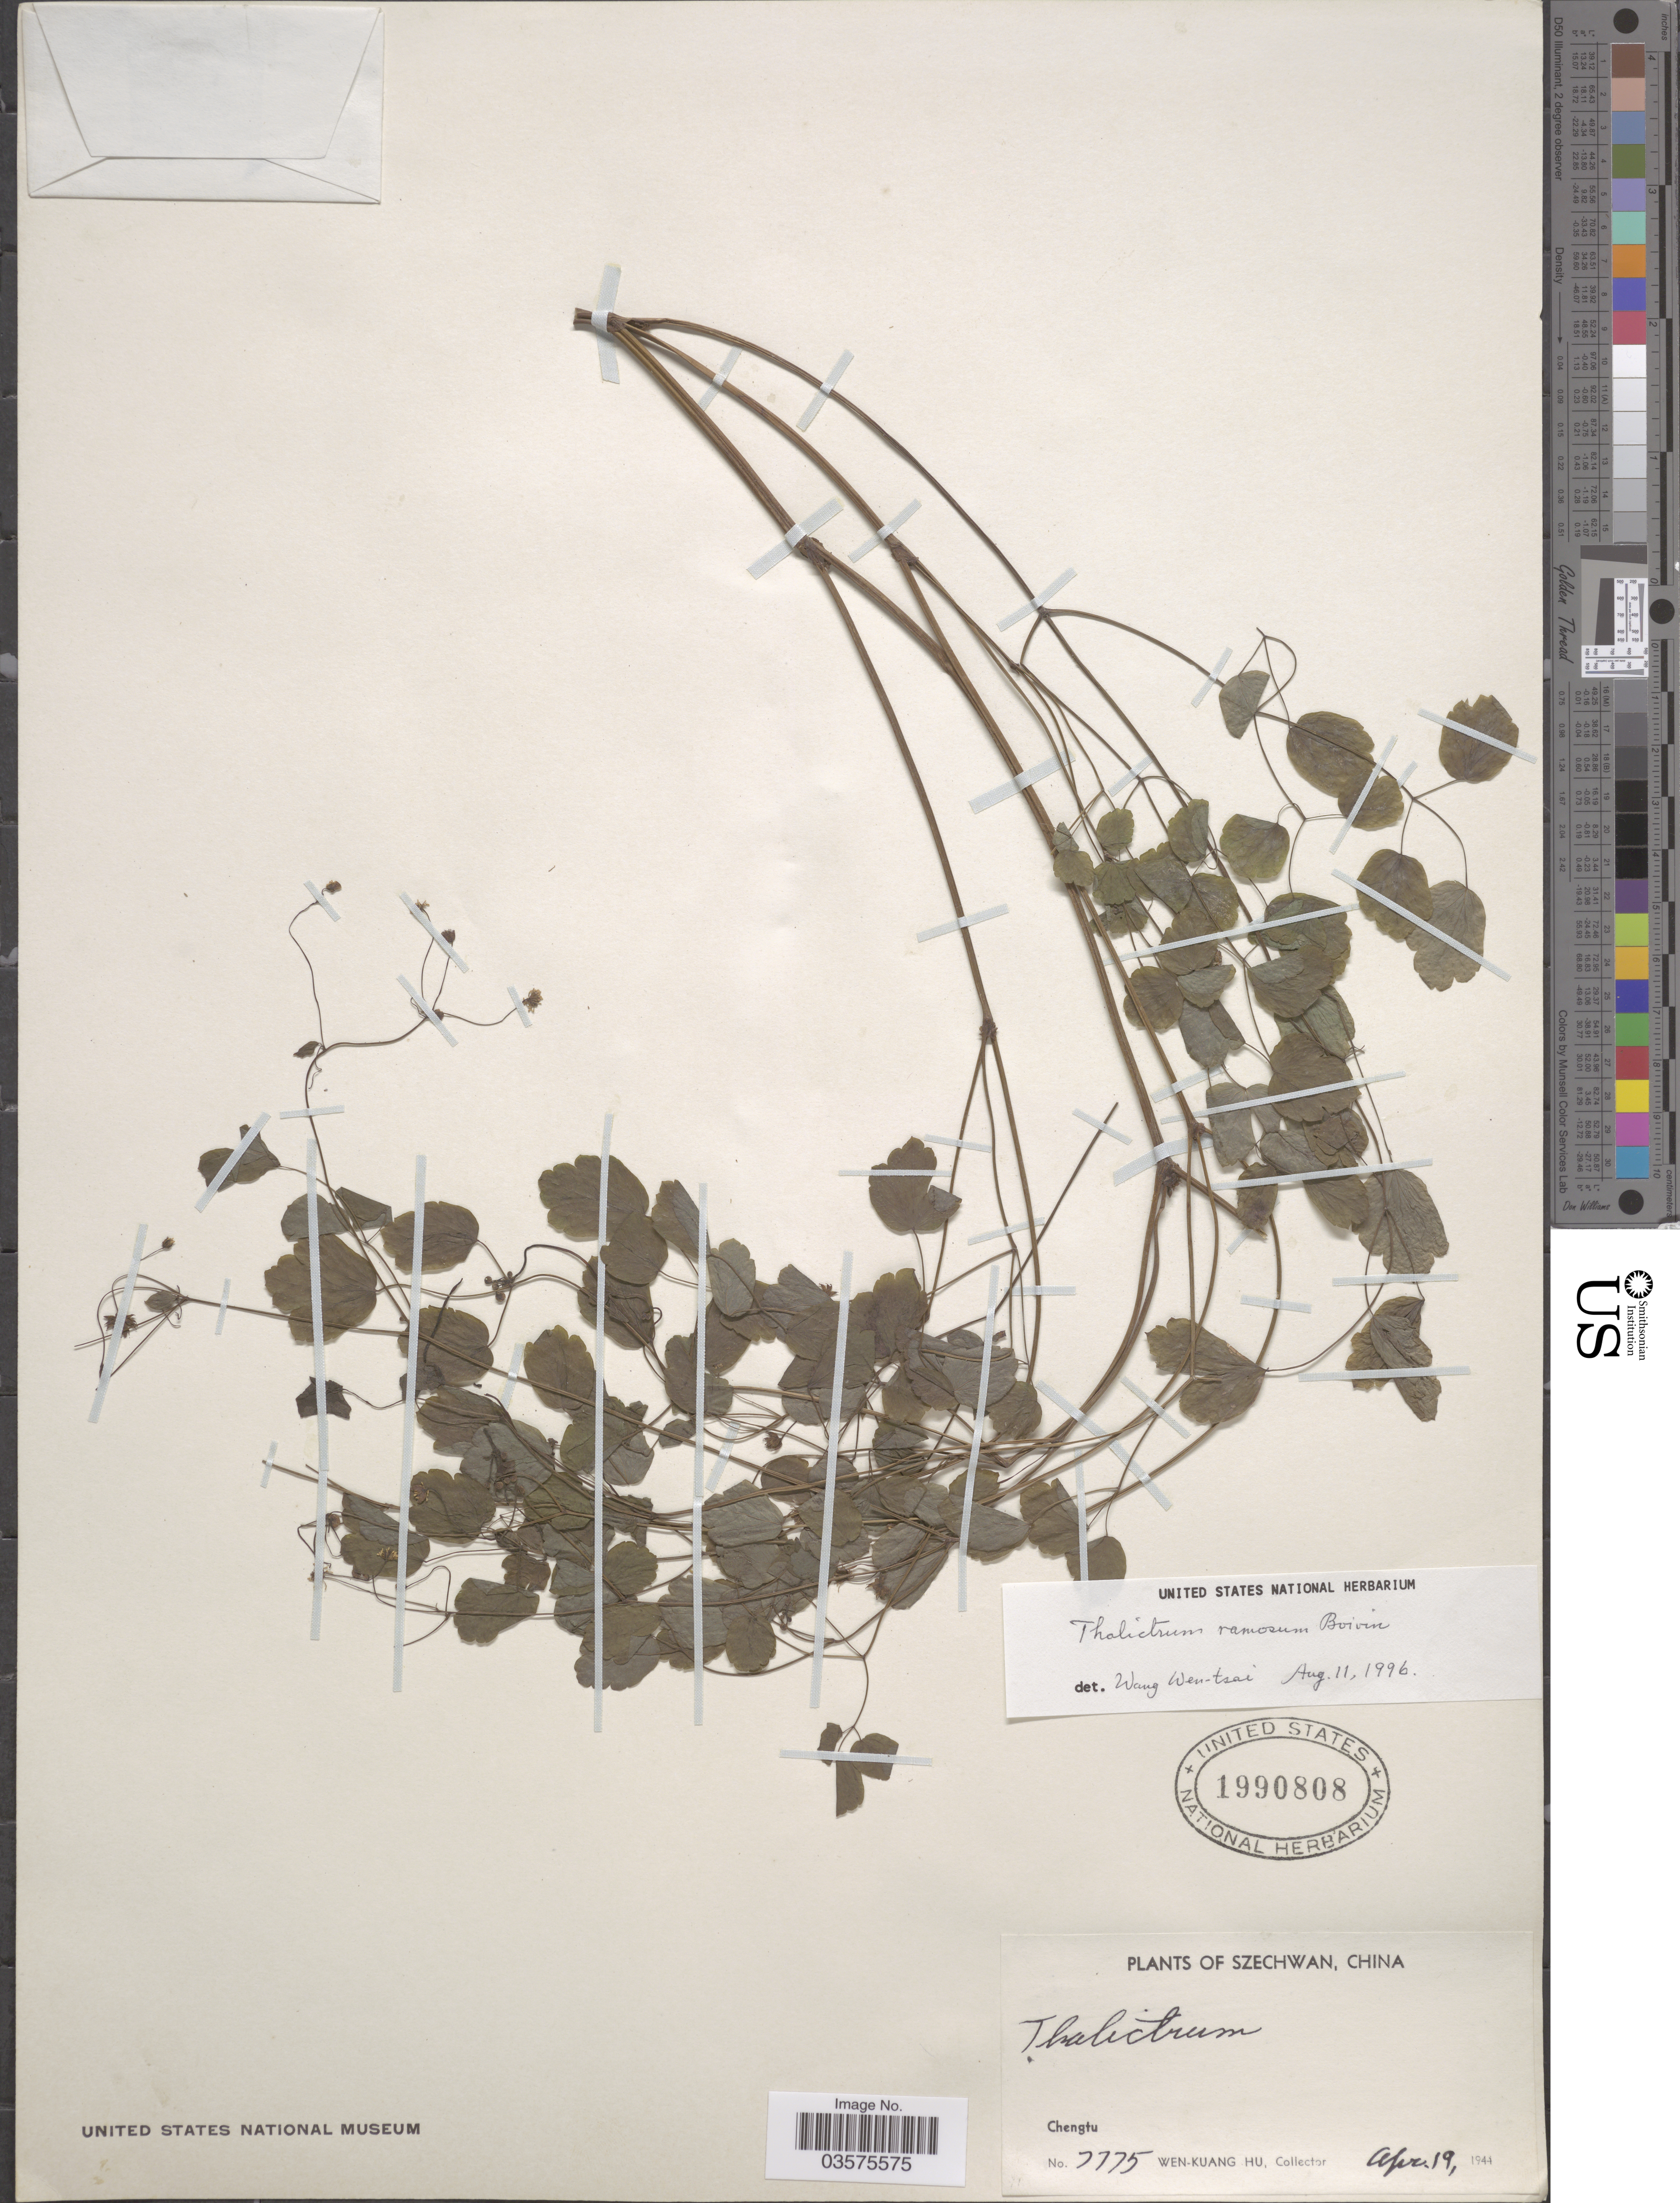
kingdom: Plantae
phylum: Tracheophyta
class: Magnoliopsida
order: Ranunculales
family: Ranunculaceae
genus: Thalictrum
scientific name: Thalictrum ramosum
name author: B. Boivin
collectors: W. K. Hu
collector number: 7775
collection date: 1944-04-19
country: China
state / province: Sichuan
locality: Szechwan. Chengtu.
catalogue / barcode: US 1990808